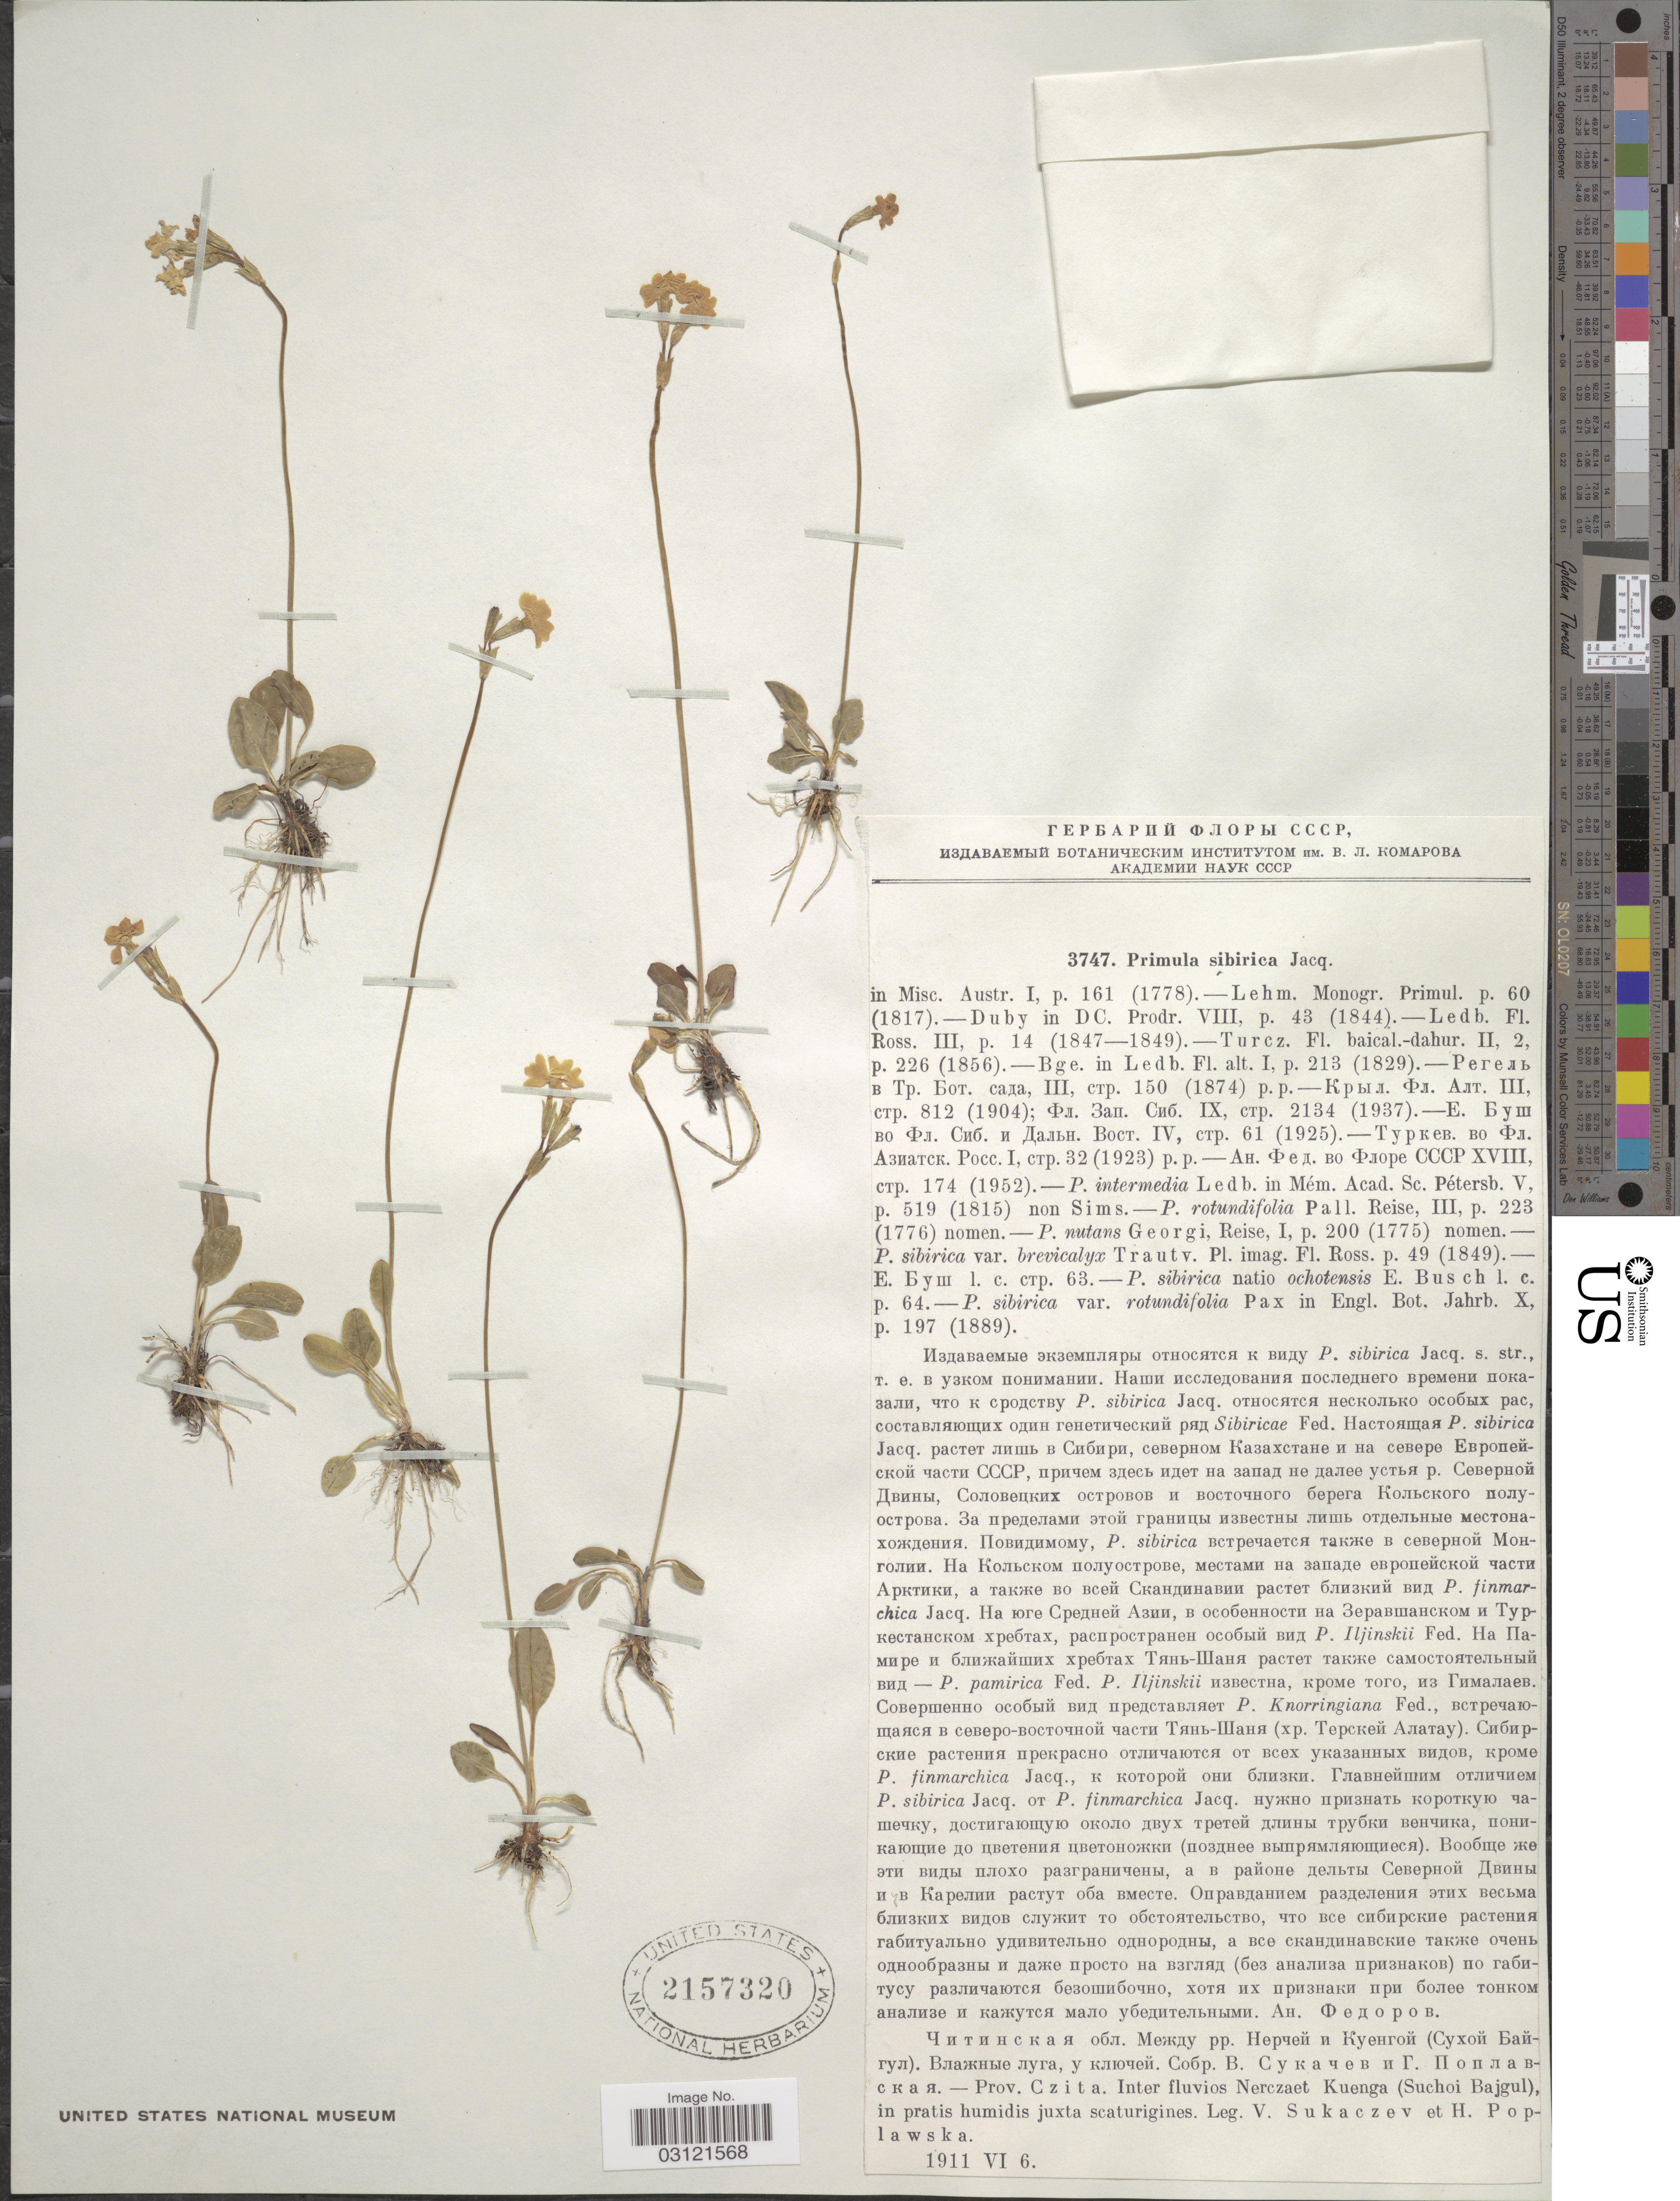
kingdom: Plantae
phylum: Tracheophyta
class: Magnoliopsida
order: Ericales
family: Primulaceae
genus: Primula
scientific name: Primula nutans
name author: Georgi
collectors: V. Sukaczev & H. Poplawska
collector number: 3747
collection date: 1911-06-06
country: Russian Federation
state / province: Zabaykalsky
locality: Prov. Czita. Inter fluvios Nerczaet Kuenga (Suchoi Bajgul), in pratis humidis juxta scaturigines.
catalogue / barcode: US 2157320